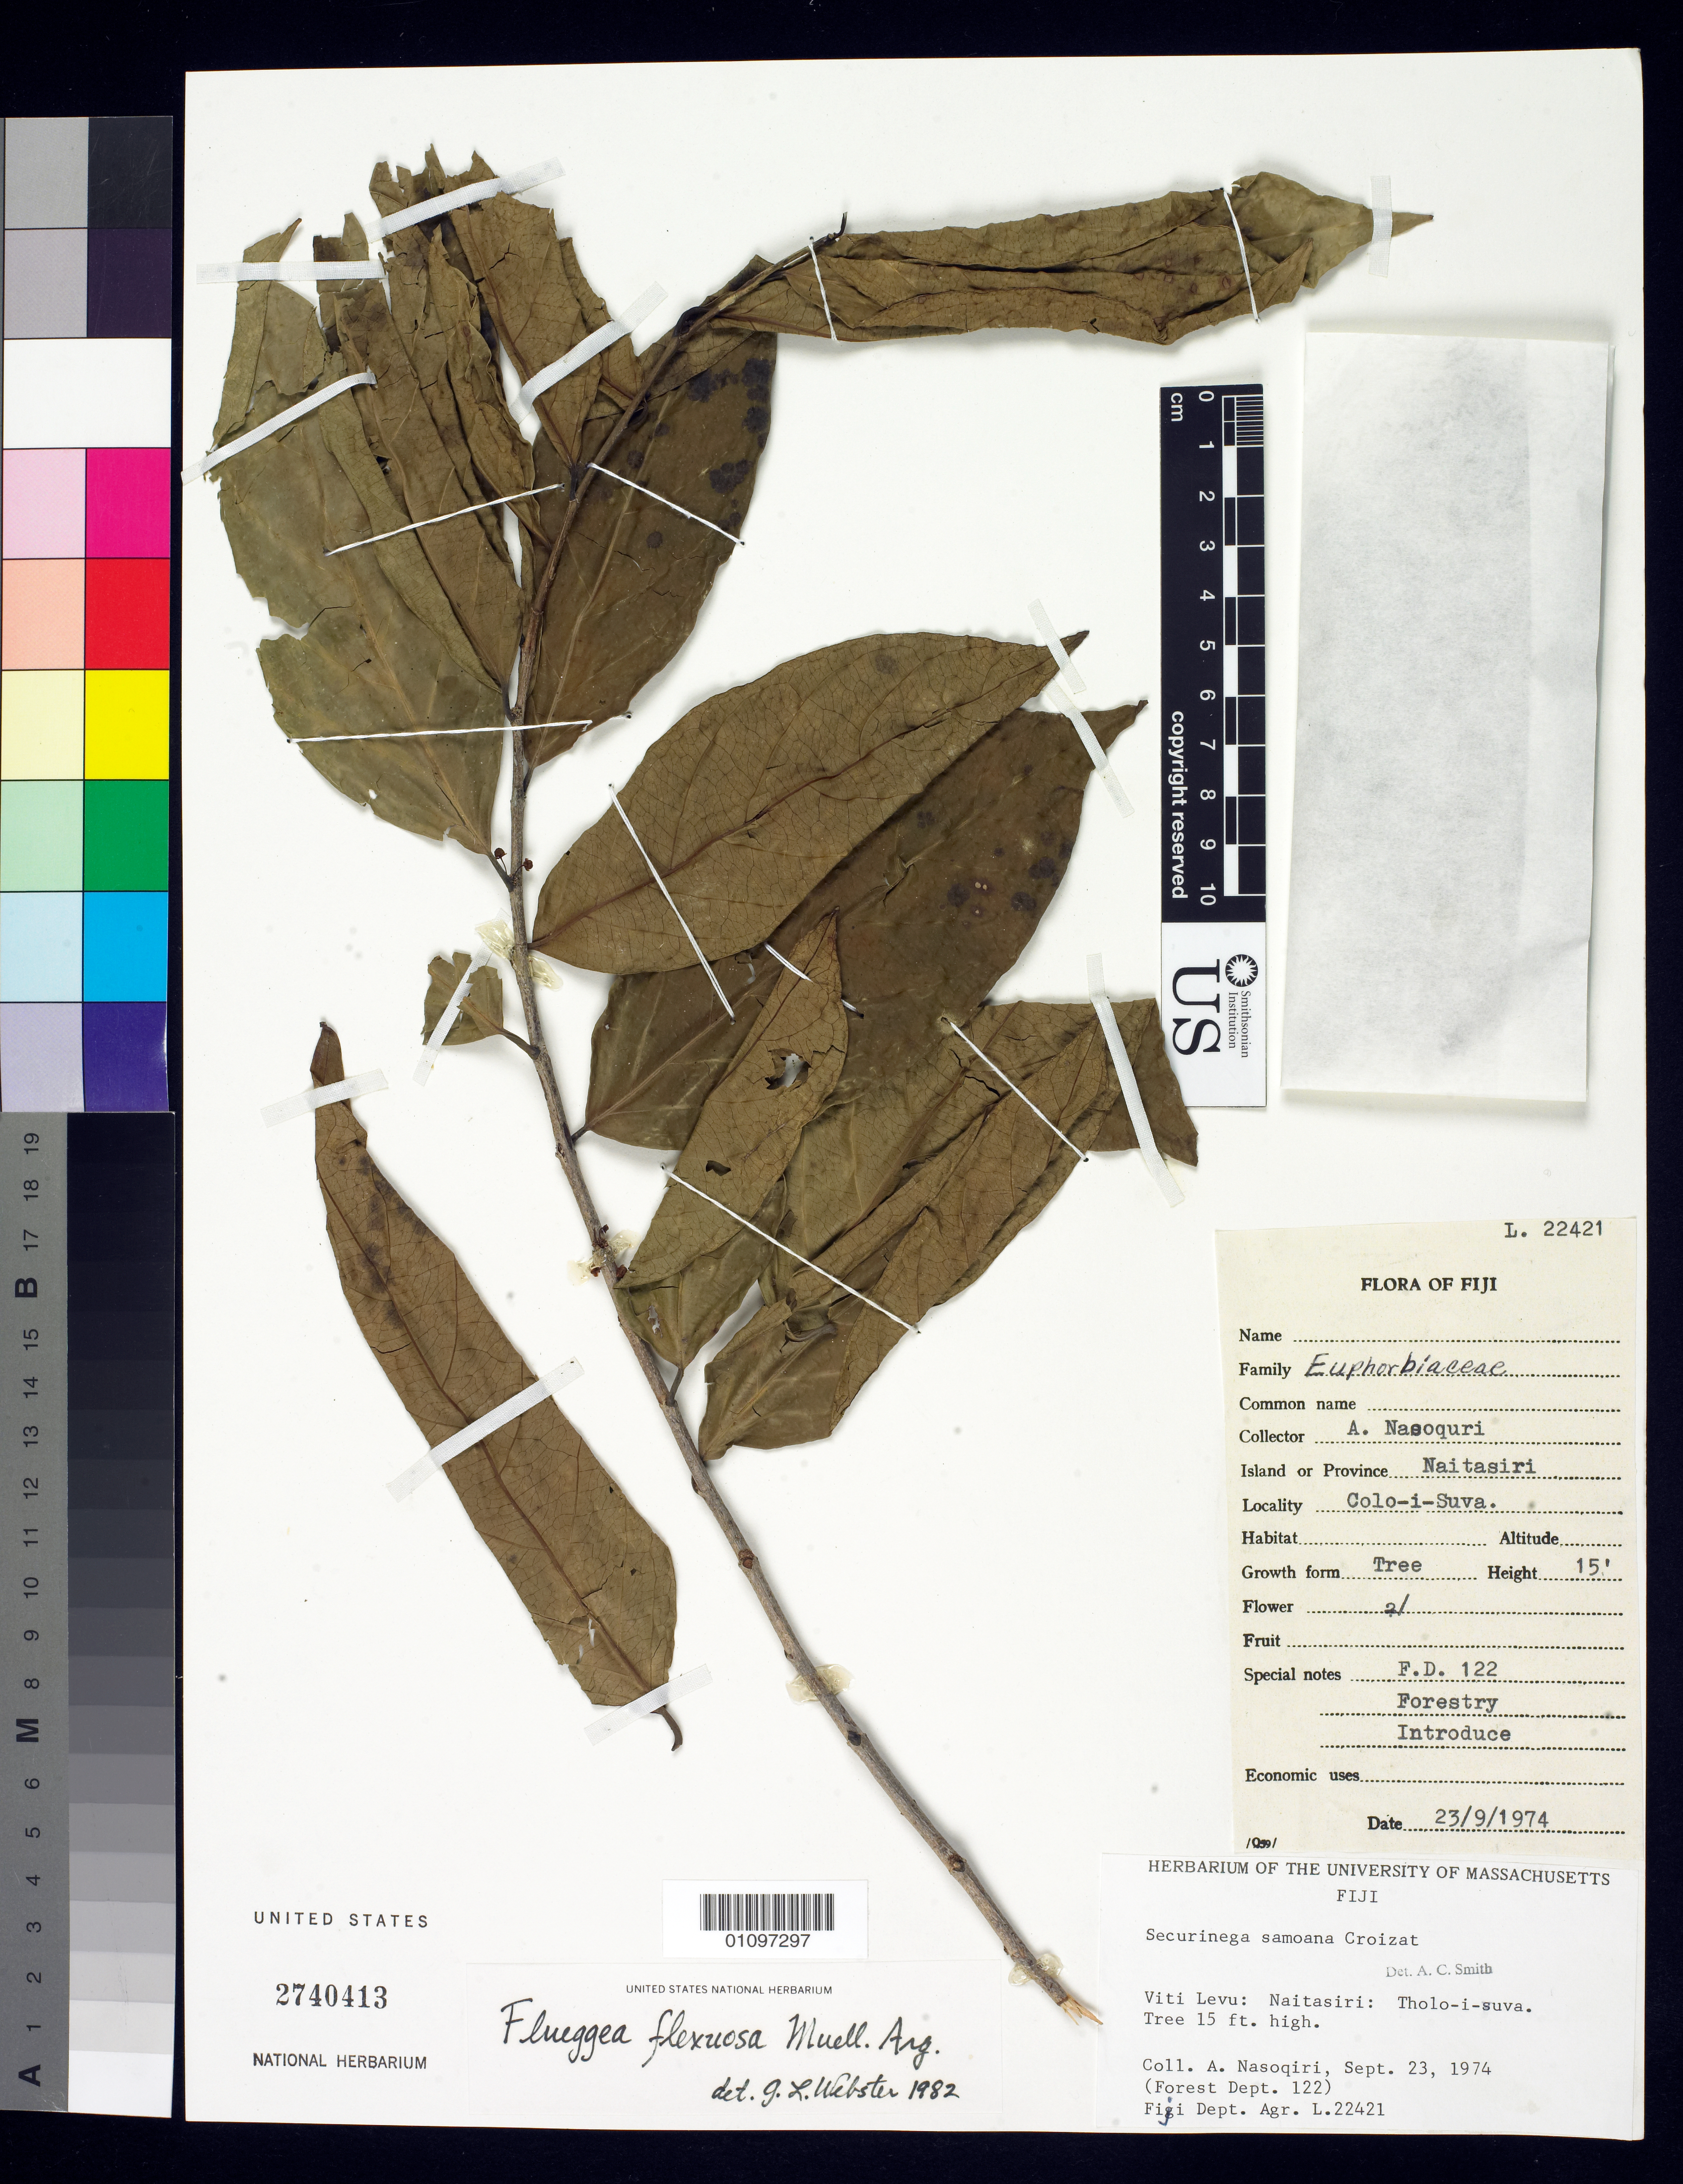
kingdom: Plantae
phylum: Tracheophyta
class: Magnoliopsida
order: Malpighiales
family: Phyllanthaceae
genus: Flueggea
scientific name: Flueggea flexuosa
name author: Müll. Arg.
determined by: Webster, Grady L.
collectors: A. Nasoqiri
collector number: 22421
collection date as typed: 23 Sep 1974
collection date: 1974-09-23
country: Fiji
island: Viti Levu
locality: Naitastiri: Nasinu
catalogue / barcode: US 2740413